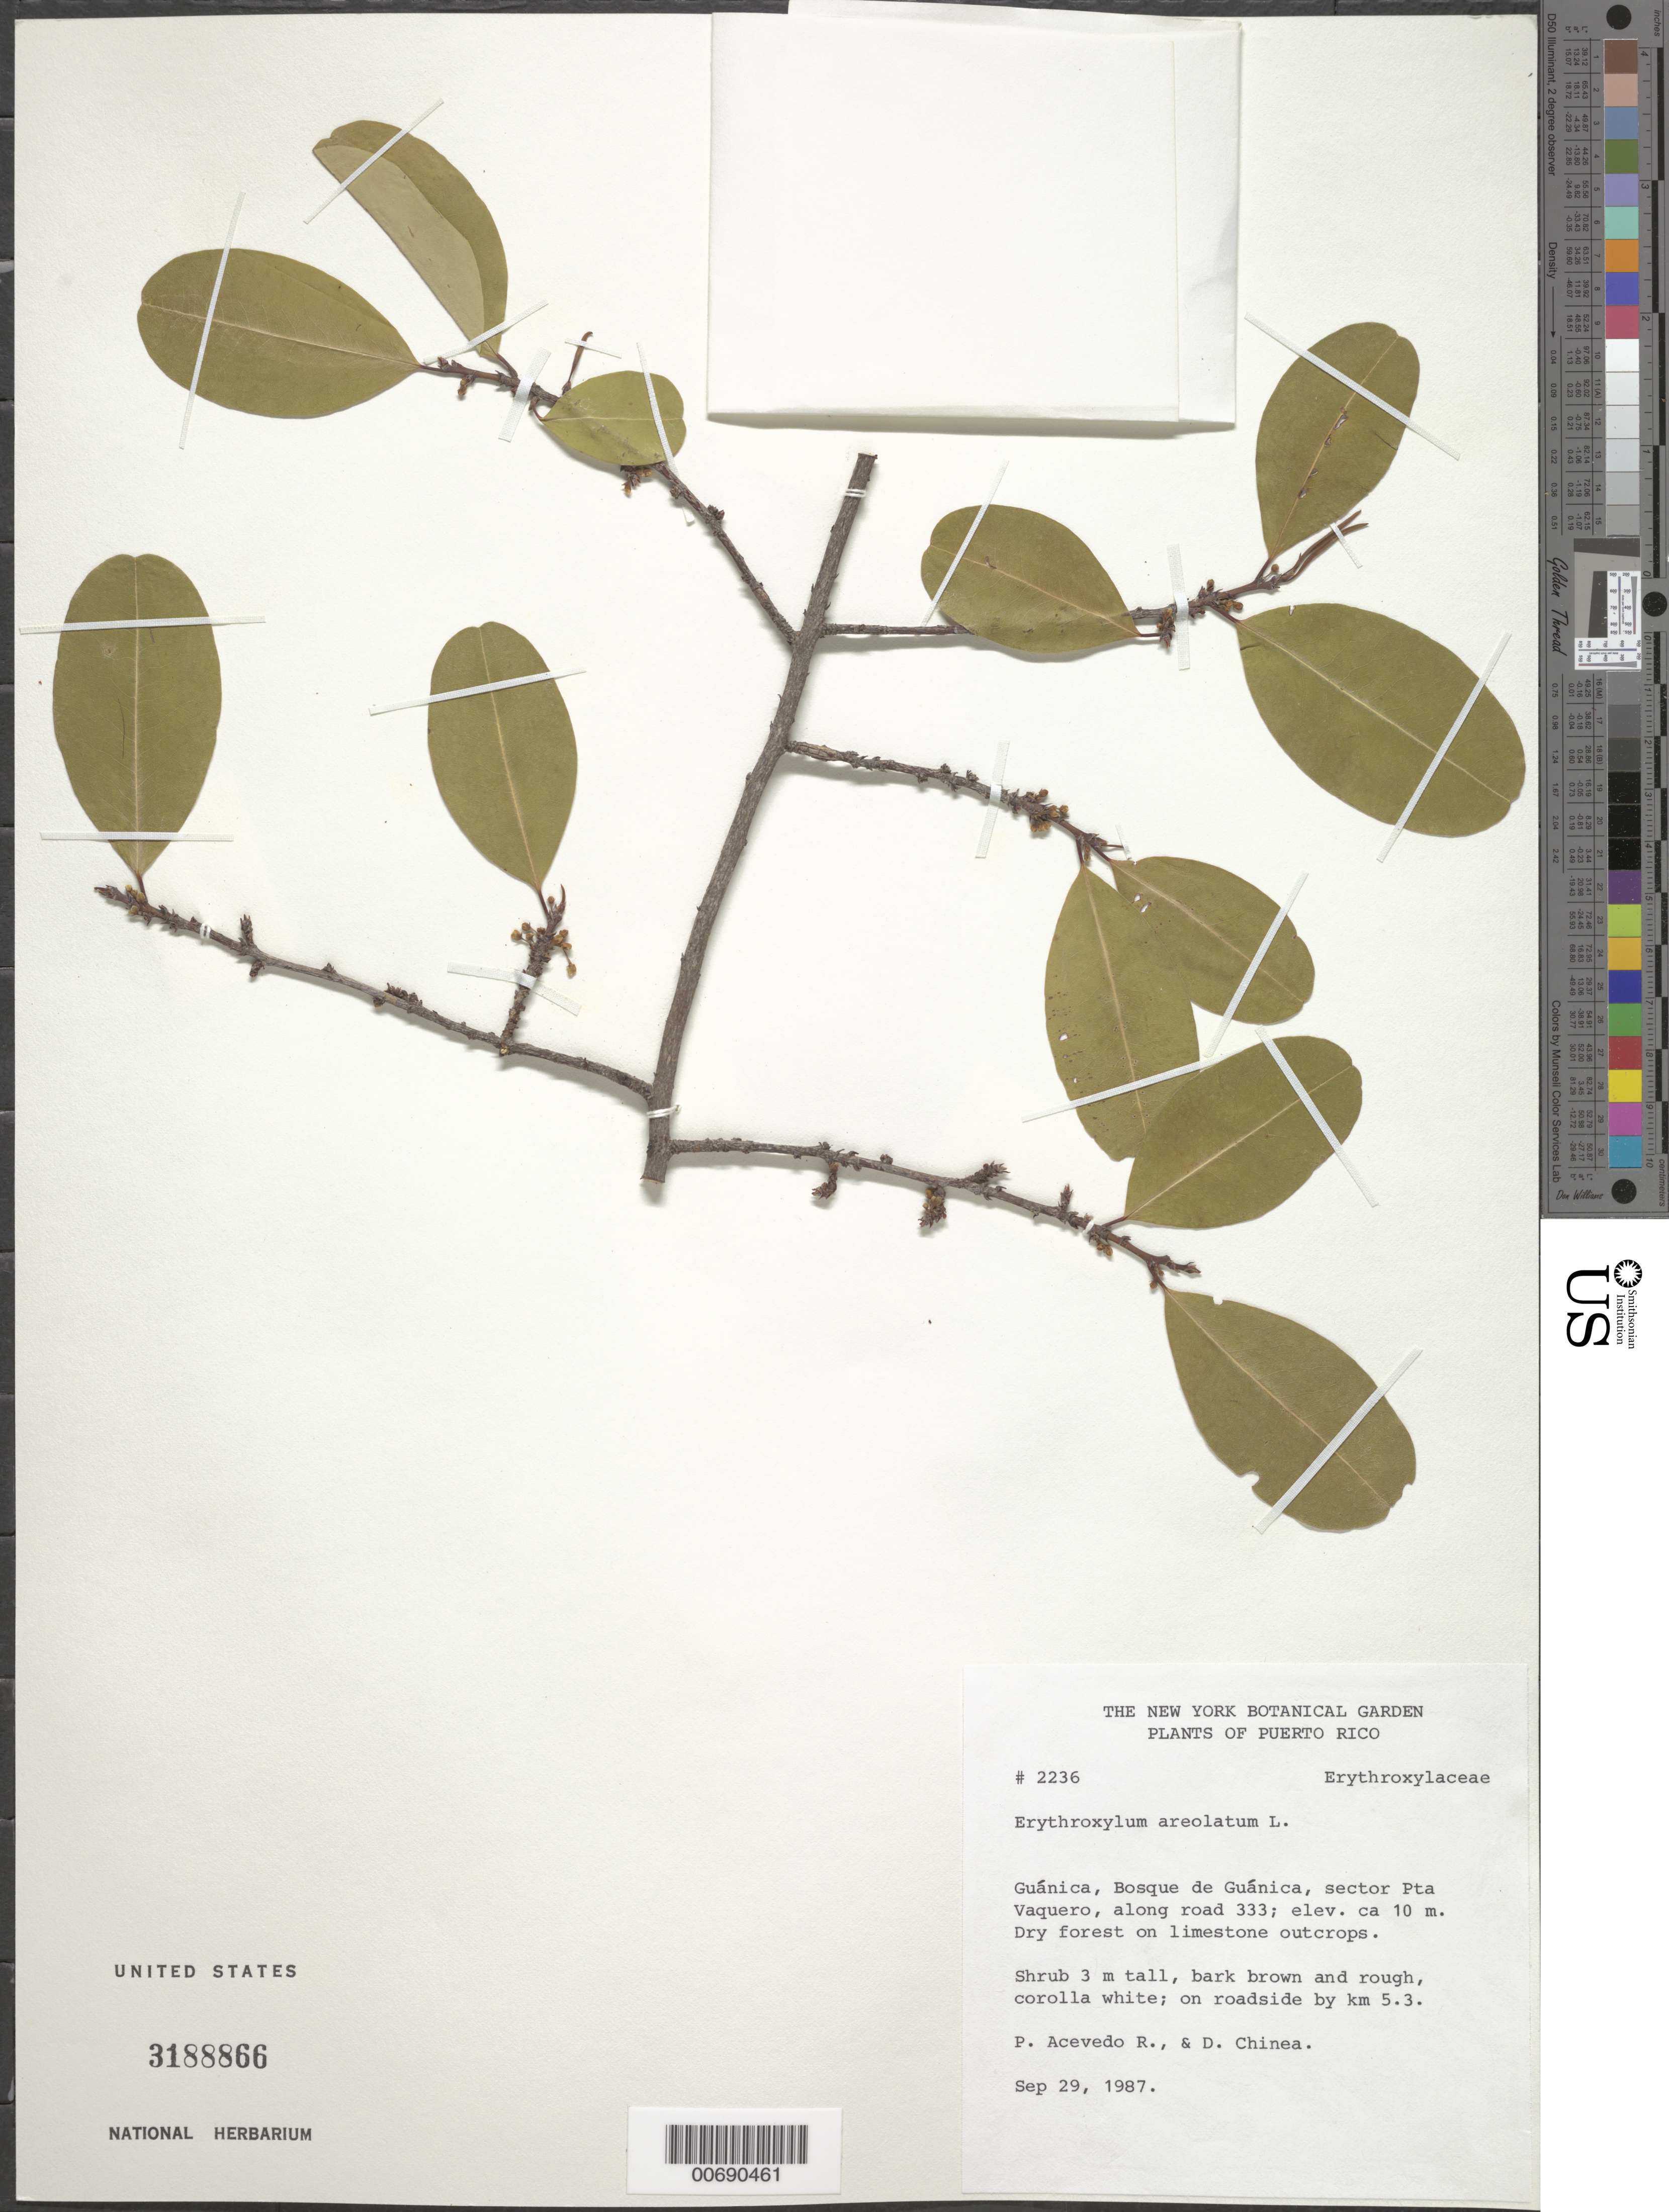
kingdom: Plantae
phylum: Tracheophyta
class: Magnoliopsida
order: Malpighiales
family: Erythroxylaceae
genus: Erythroxylum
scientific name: Erythroxylum aerolatum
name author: L.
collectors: P. Acevedo-Rodr. & D. Chinea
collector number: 2236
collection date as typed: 29 Sep 1987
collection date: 1987-09-29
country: Puerto Rico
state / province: Guánica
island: Puerto Rico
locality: Guánica; Guánica Forest Reserve.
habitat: Roadside.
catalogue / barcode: US 3188866